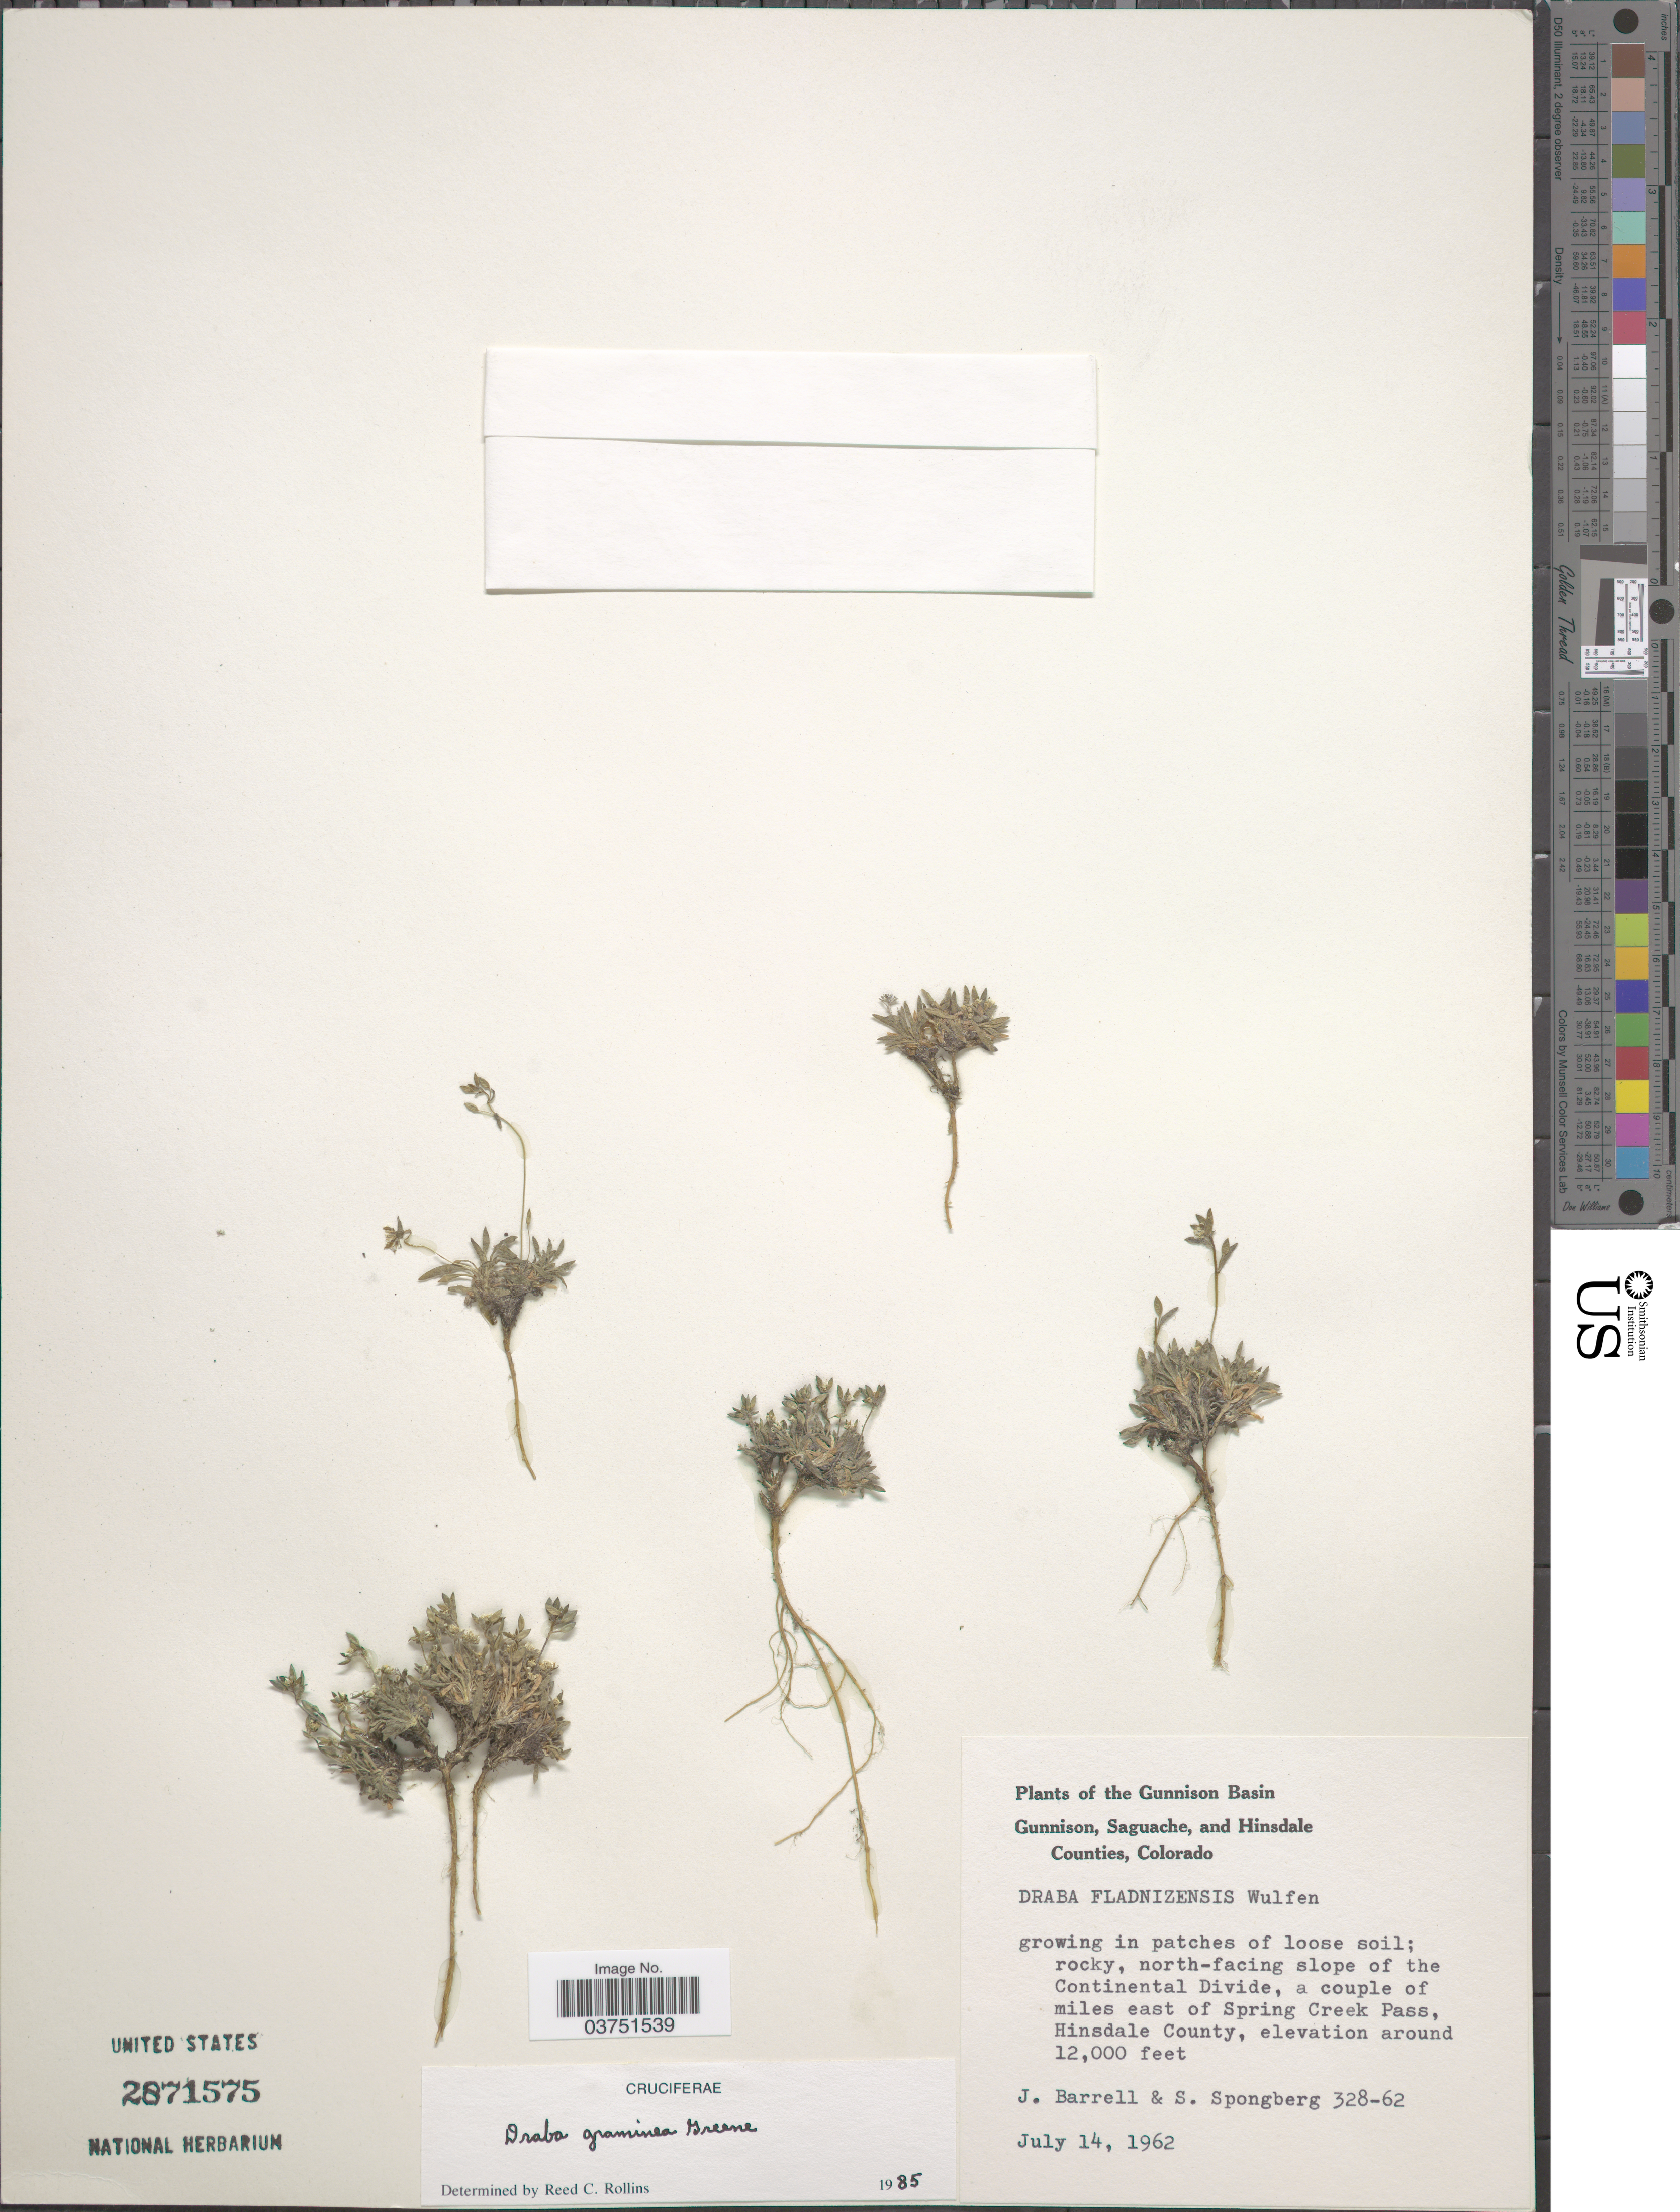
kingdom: Plantae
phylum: Tracheophyta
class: Magnoliopsida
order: Brassicales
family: Brassicaceae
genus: Draba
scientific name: Draba graminea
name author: Greene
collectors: J. Barrell & S. A.Spongberg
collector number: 328-62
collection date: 1962-07-14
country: United States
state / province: Colorado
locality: Gunnison Basin, north-facing slope of the Continental Divide, a couple of miles east of Spring Creek Pass, Hinsdale County.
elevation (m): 3658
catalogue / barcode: US 2871575